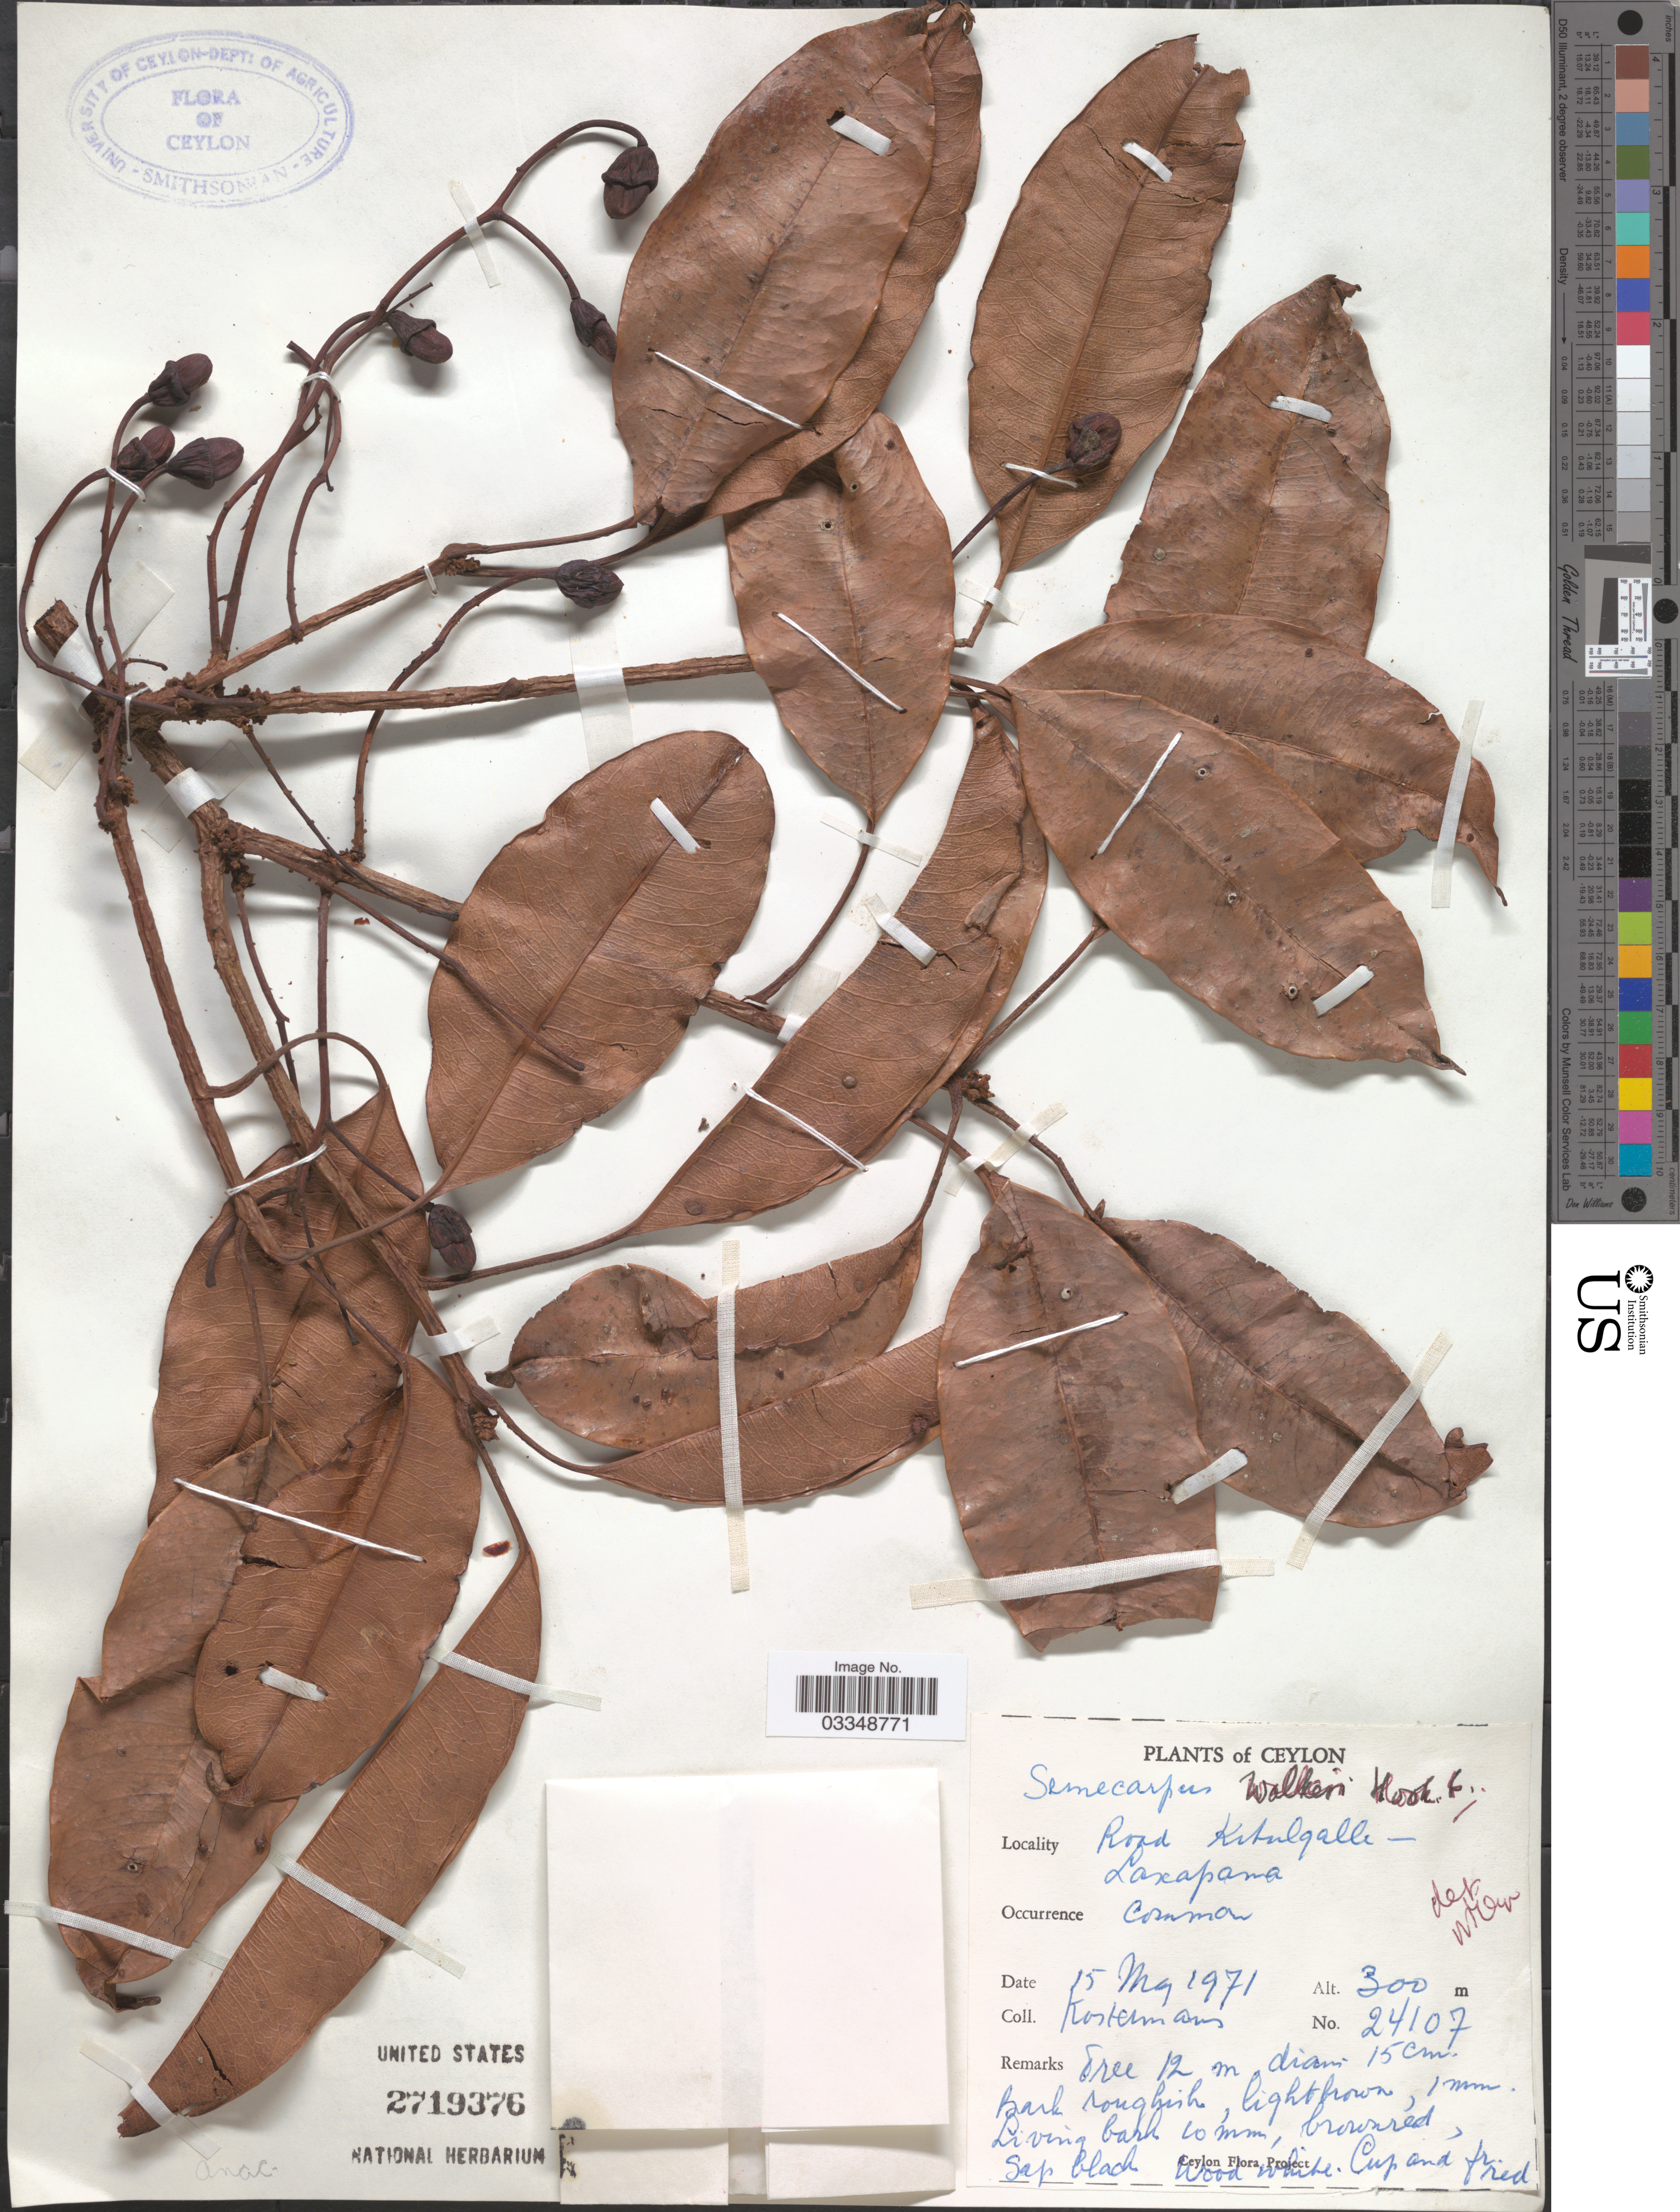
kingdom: Plantae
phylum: Tracheophyta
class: Magnoliopsida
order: Sapindales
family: Anacardiaceae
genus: Semecarpus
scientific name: Semecarpus walkeri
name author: Hook. f.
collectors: Kostermans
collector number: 24107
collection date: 1971-05-15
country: Sri Lanka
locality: Ceylon. Road Kitulgalle. Laxapana.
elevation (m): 300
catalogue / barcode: US 2719376